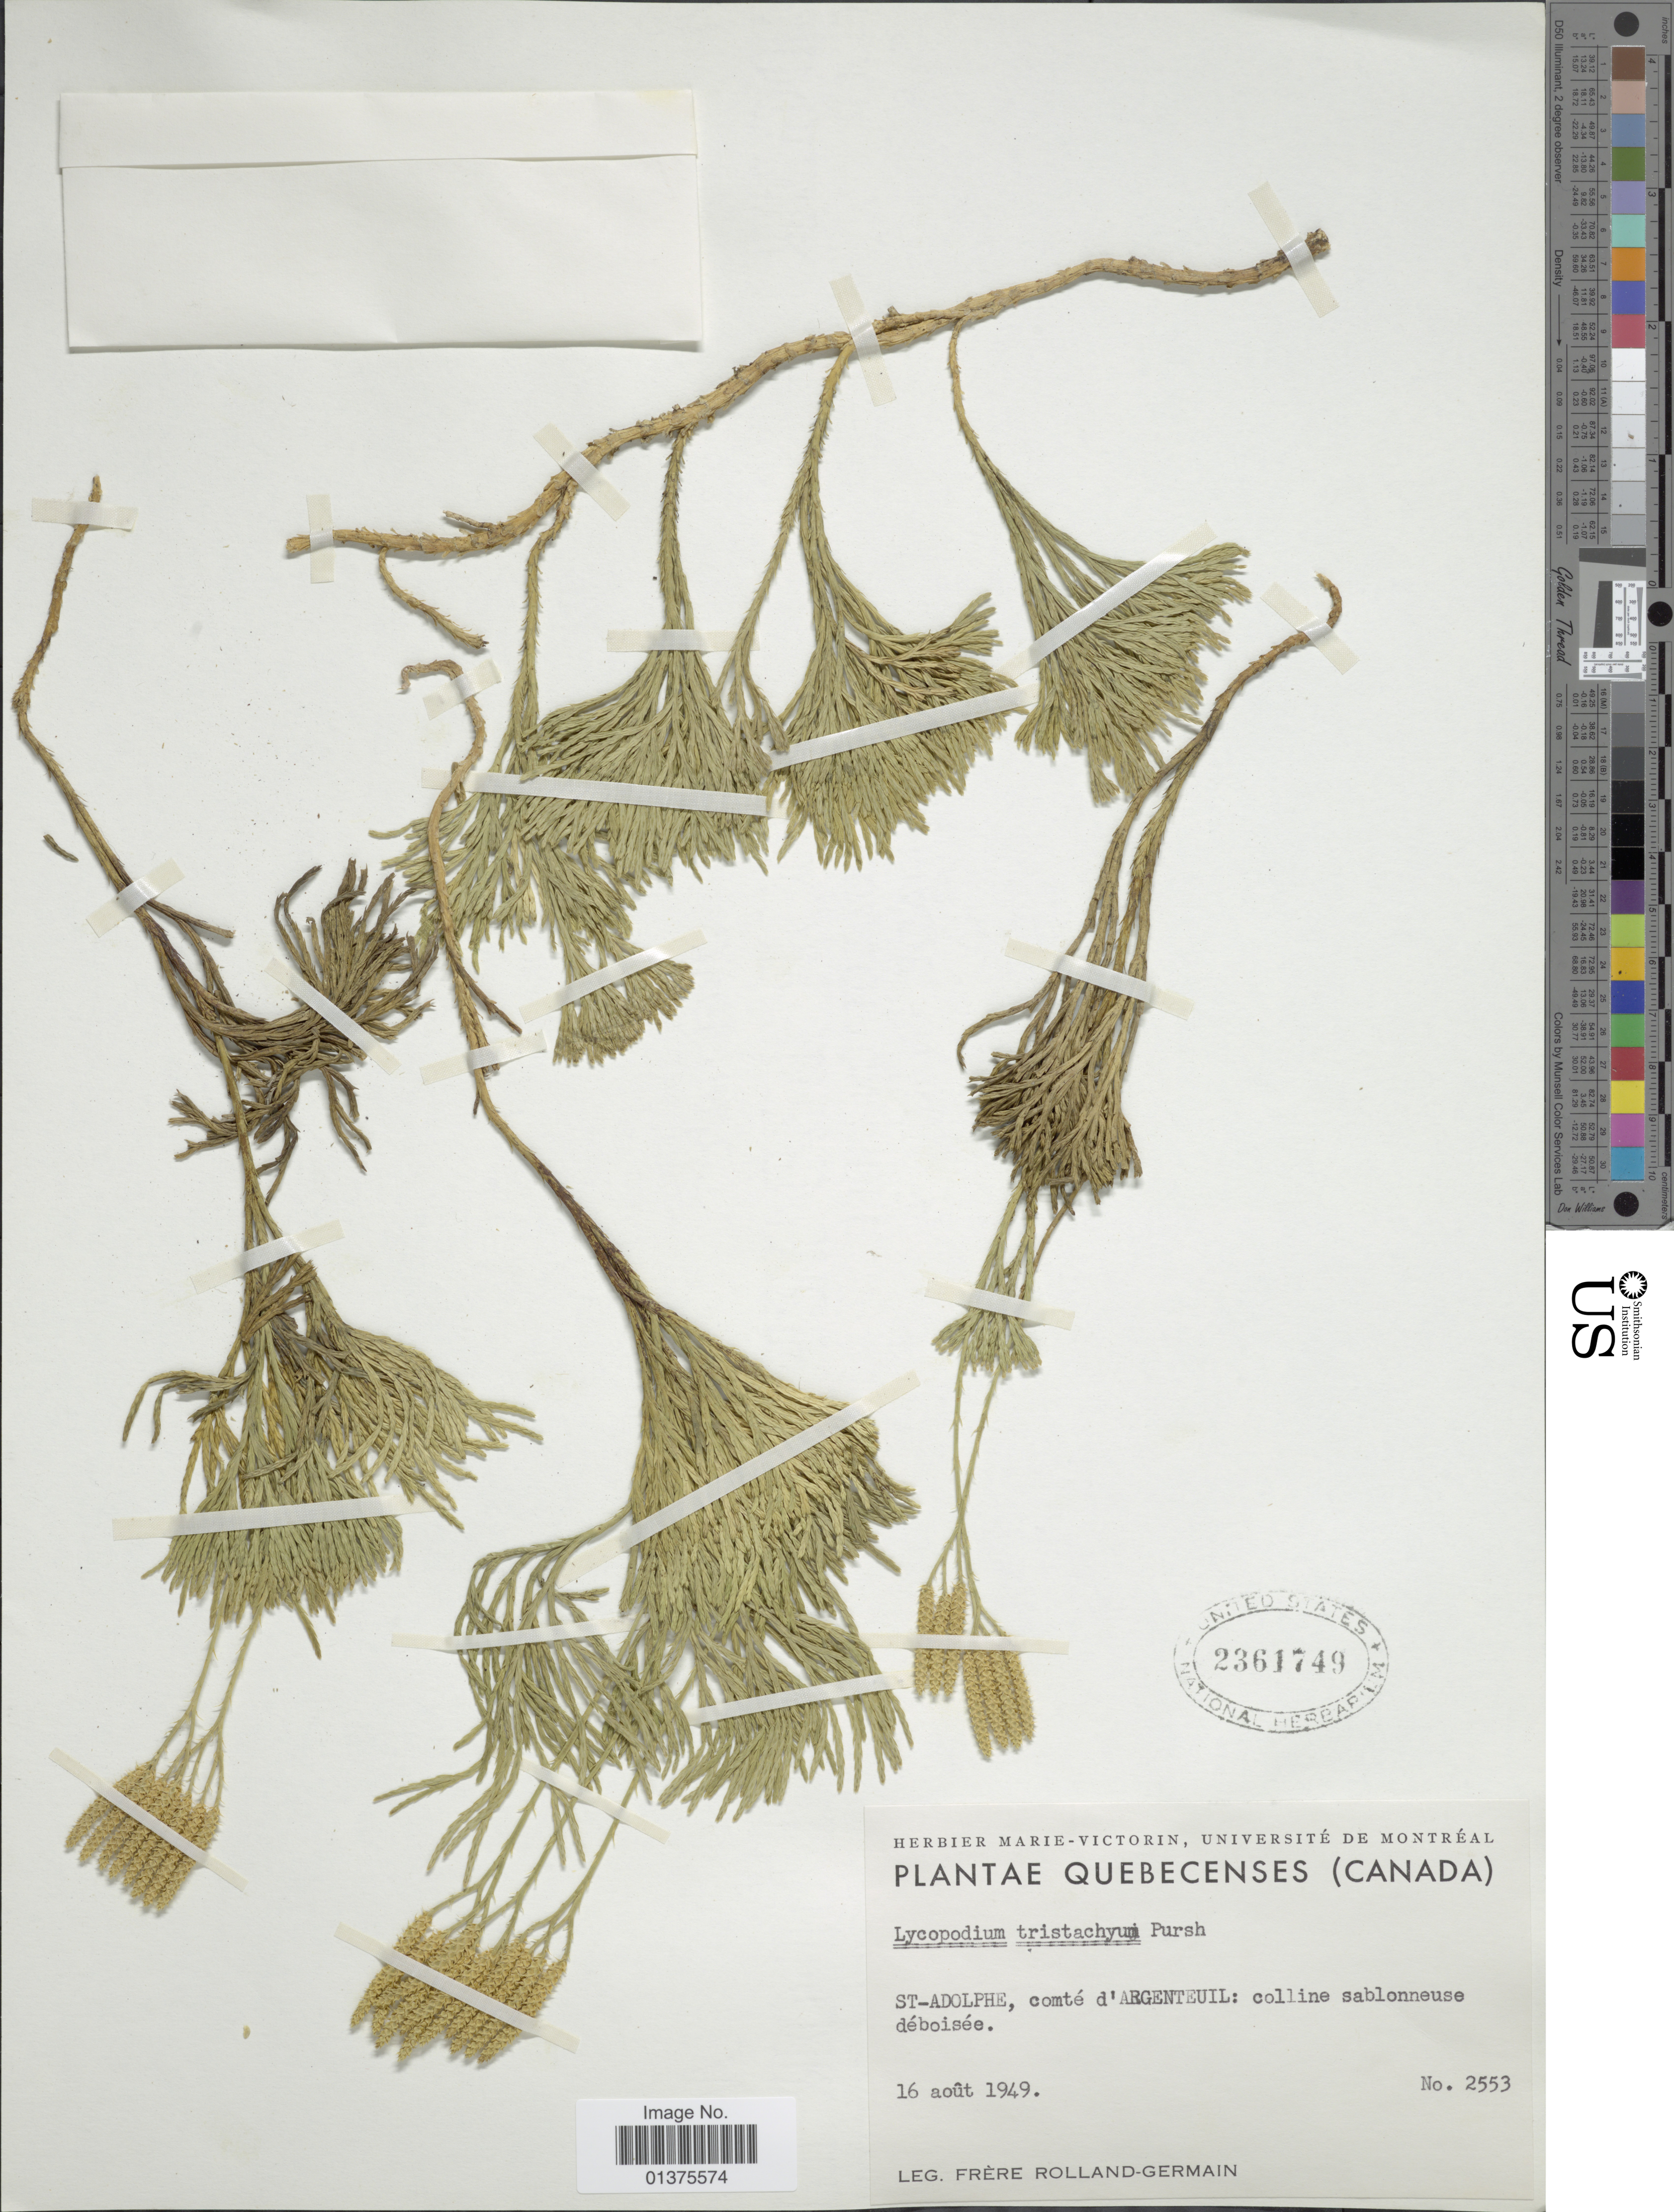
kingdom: Plantae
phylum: Tracheophyta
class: Lycopodiopsida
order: Lycopodiales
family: Lycopodiaceae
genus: Diphasiastrum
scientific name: Diphasiastrum tristachyum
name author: (Pursh) Holub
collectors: Rolland-Germain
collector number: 2553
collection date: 1949-08-16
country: Canada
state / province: Quebec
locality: St-Adolphe, comté d'Argenteuil: colline sablonneuse déboisée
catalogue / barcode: US 2361749